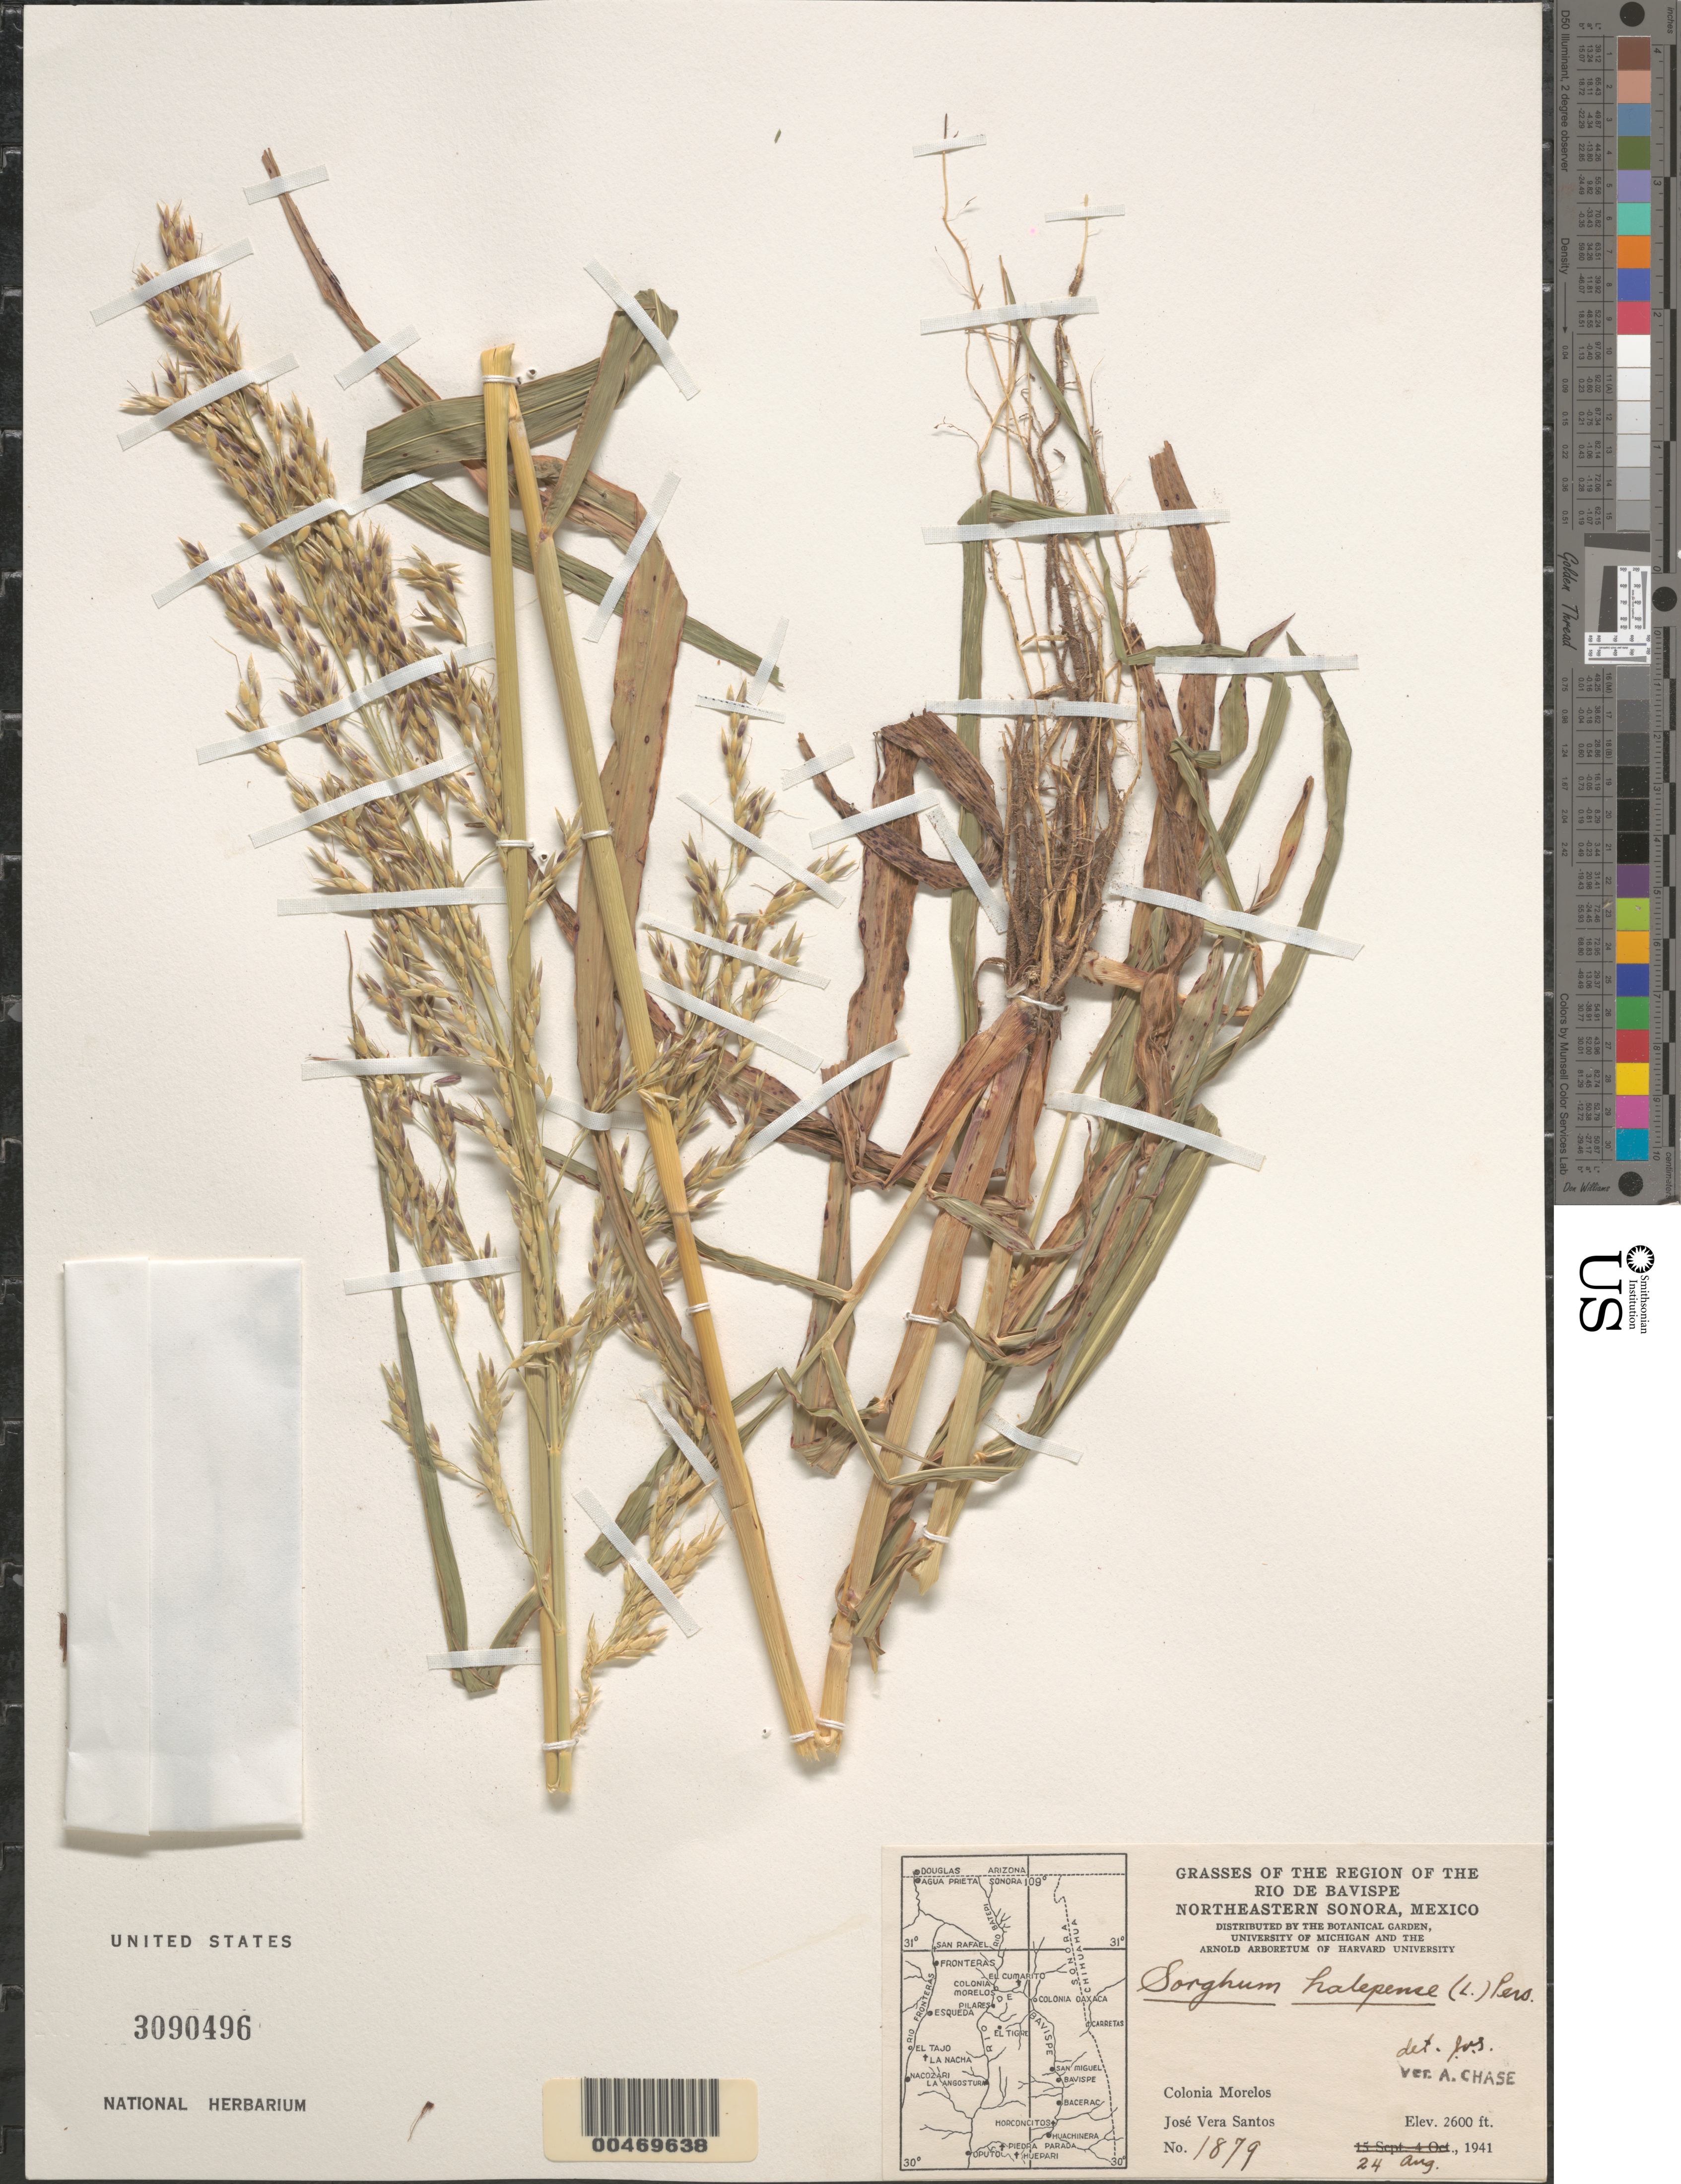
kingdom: Plantae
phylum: Tracheophyta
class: Liliopsida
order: Poales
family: Poaceae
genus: Sorghum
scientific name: Sorghum halepense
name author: (L.) Pers.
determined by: Santos, J. V.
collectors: J. V. Santos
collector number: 1879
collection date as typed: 24 Aug 1941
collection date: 1941-08-24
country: Mexico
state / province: Sonora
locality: Region of the Rio de Bavispe, NE Sonora, Colonia Morelos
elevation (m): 792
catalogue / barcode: US 3090496